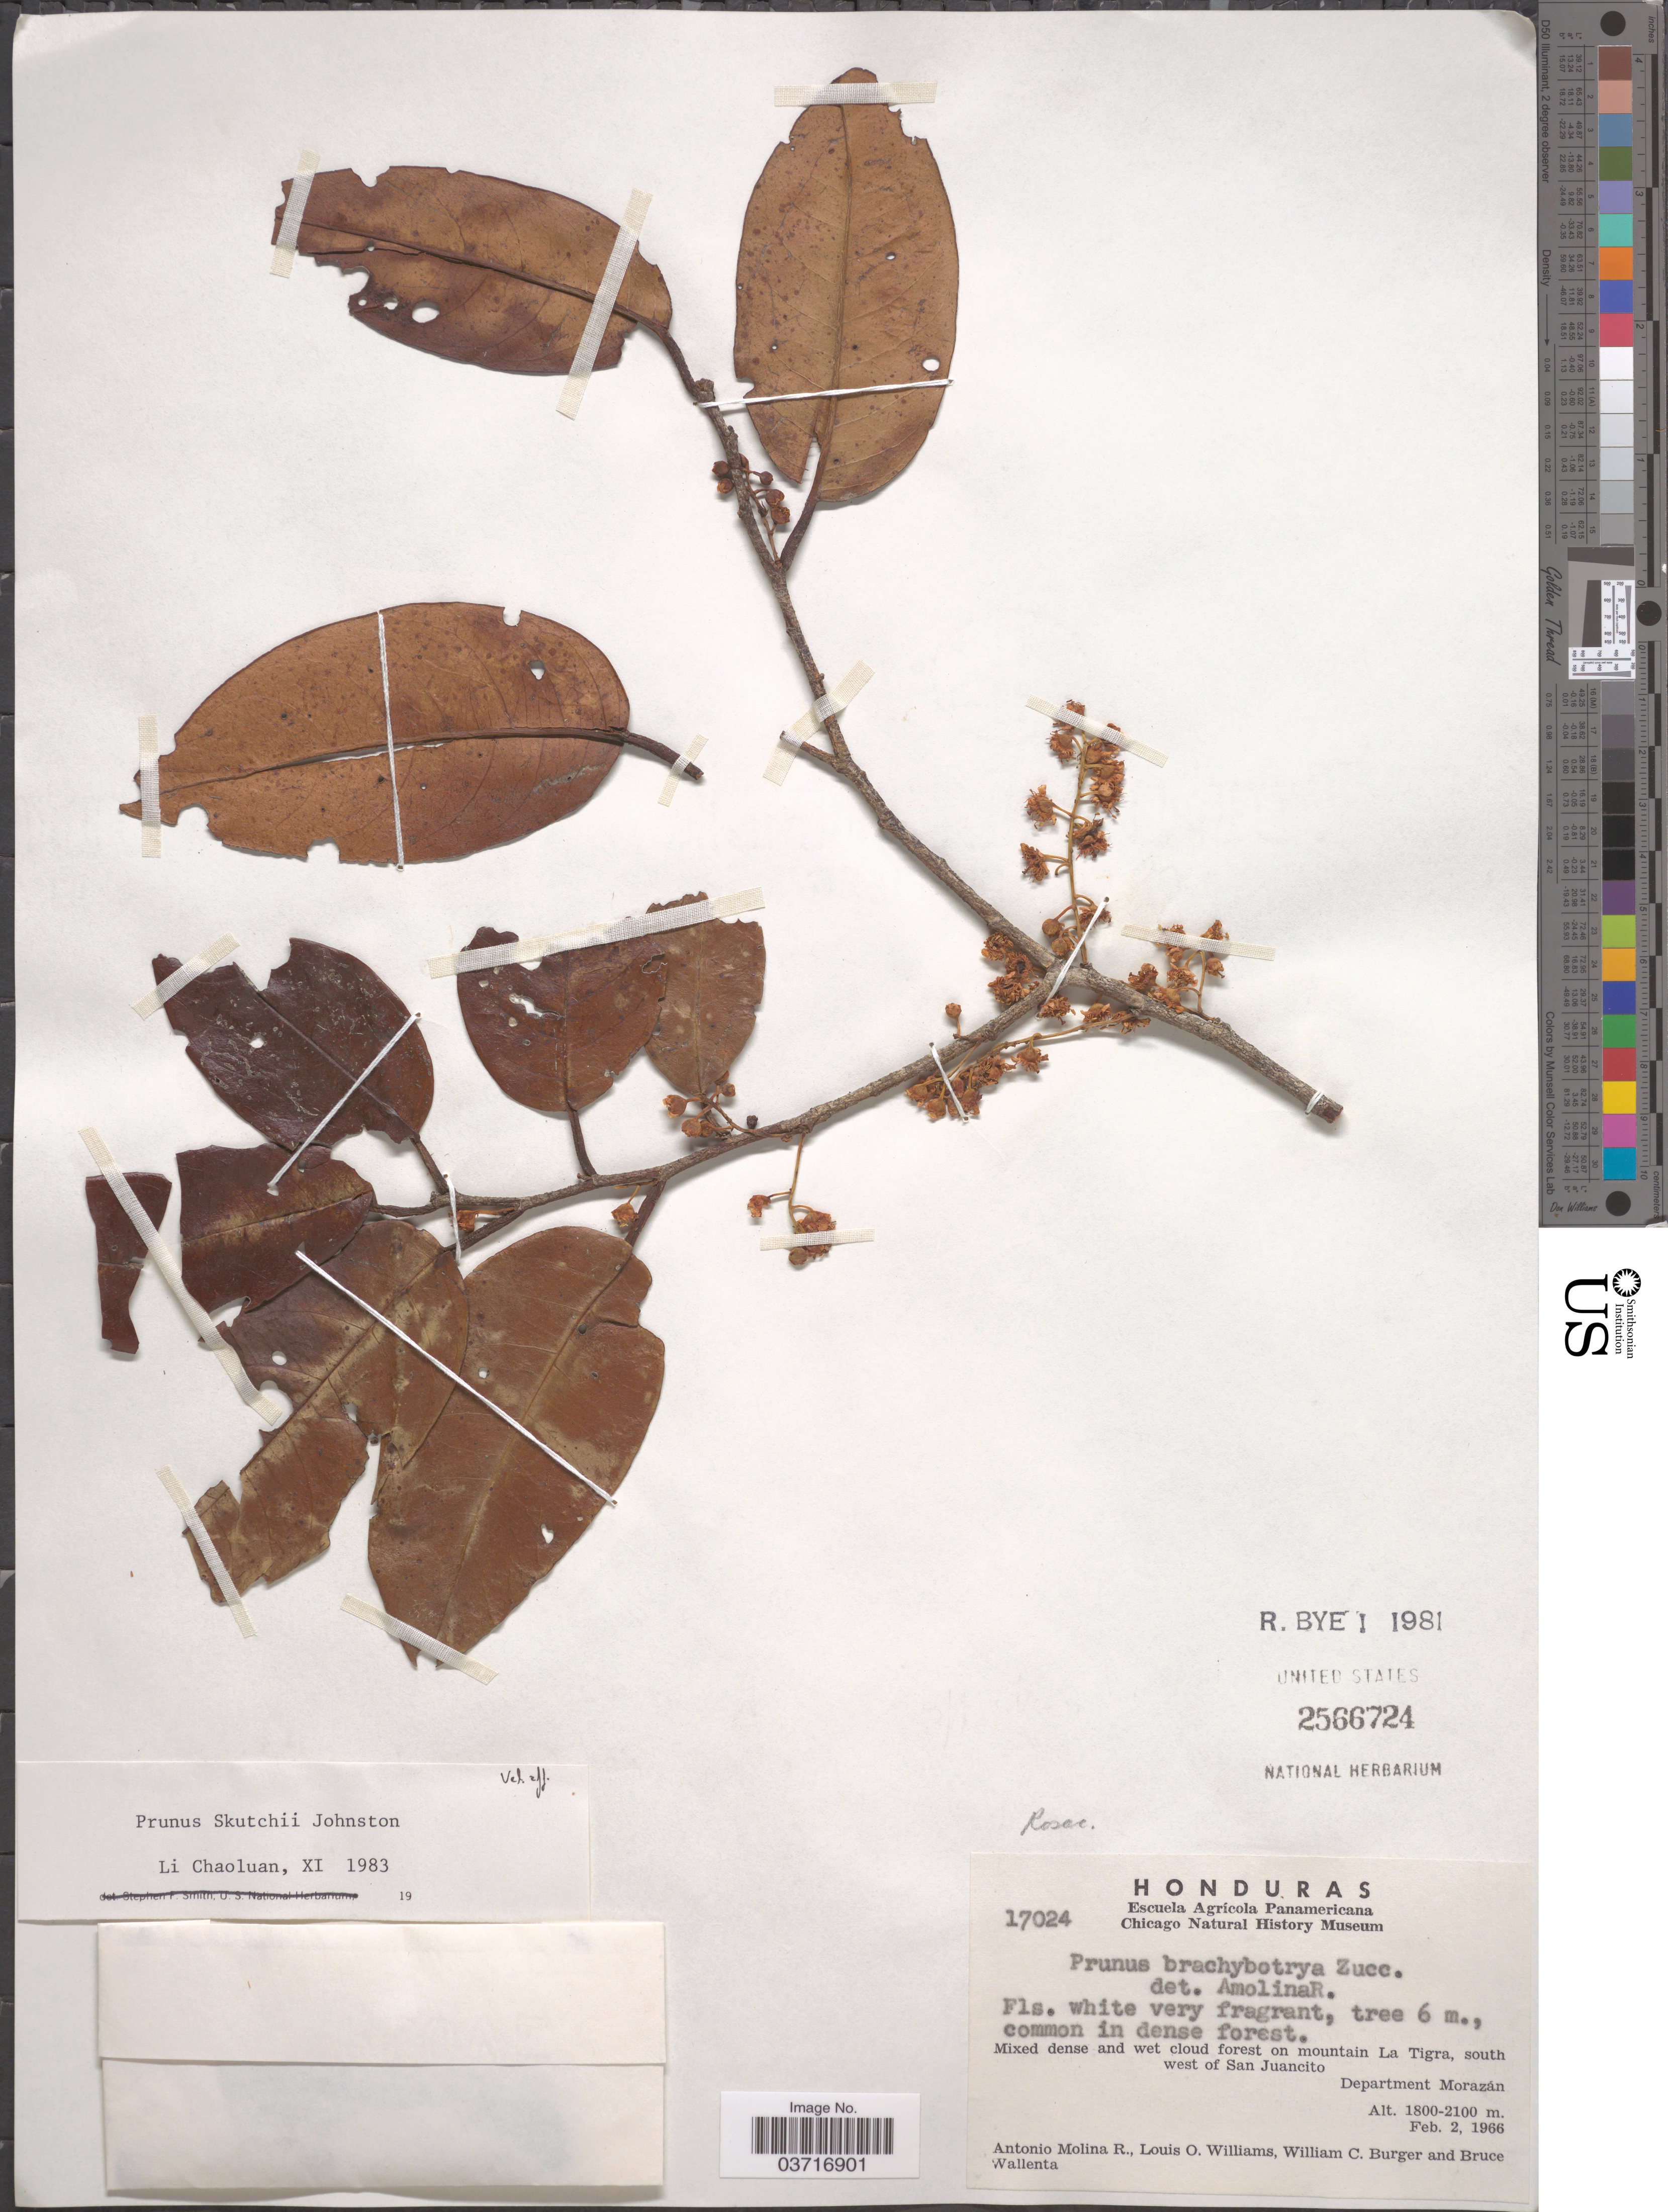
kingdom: Plantae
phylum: Tracheophyta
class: Magnoliopsida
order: Rosales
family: Rosaceae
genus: Prunus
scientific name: Prunus occidentalis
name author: Sw.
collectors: A. Molina R., L. O. Williams, W. Burger & B. Wallenta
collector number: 17024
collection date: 1966-02-02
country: Honduras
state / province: Fco. Morazán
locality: On mountain La Tigra, south west of San Juancito. Department of Morazán.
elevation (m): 1800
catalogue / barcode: US 2566724